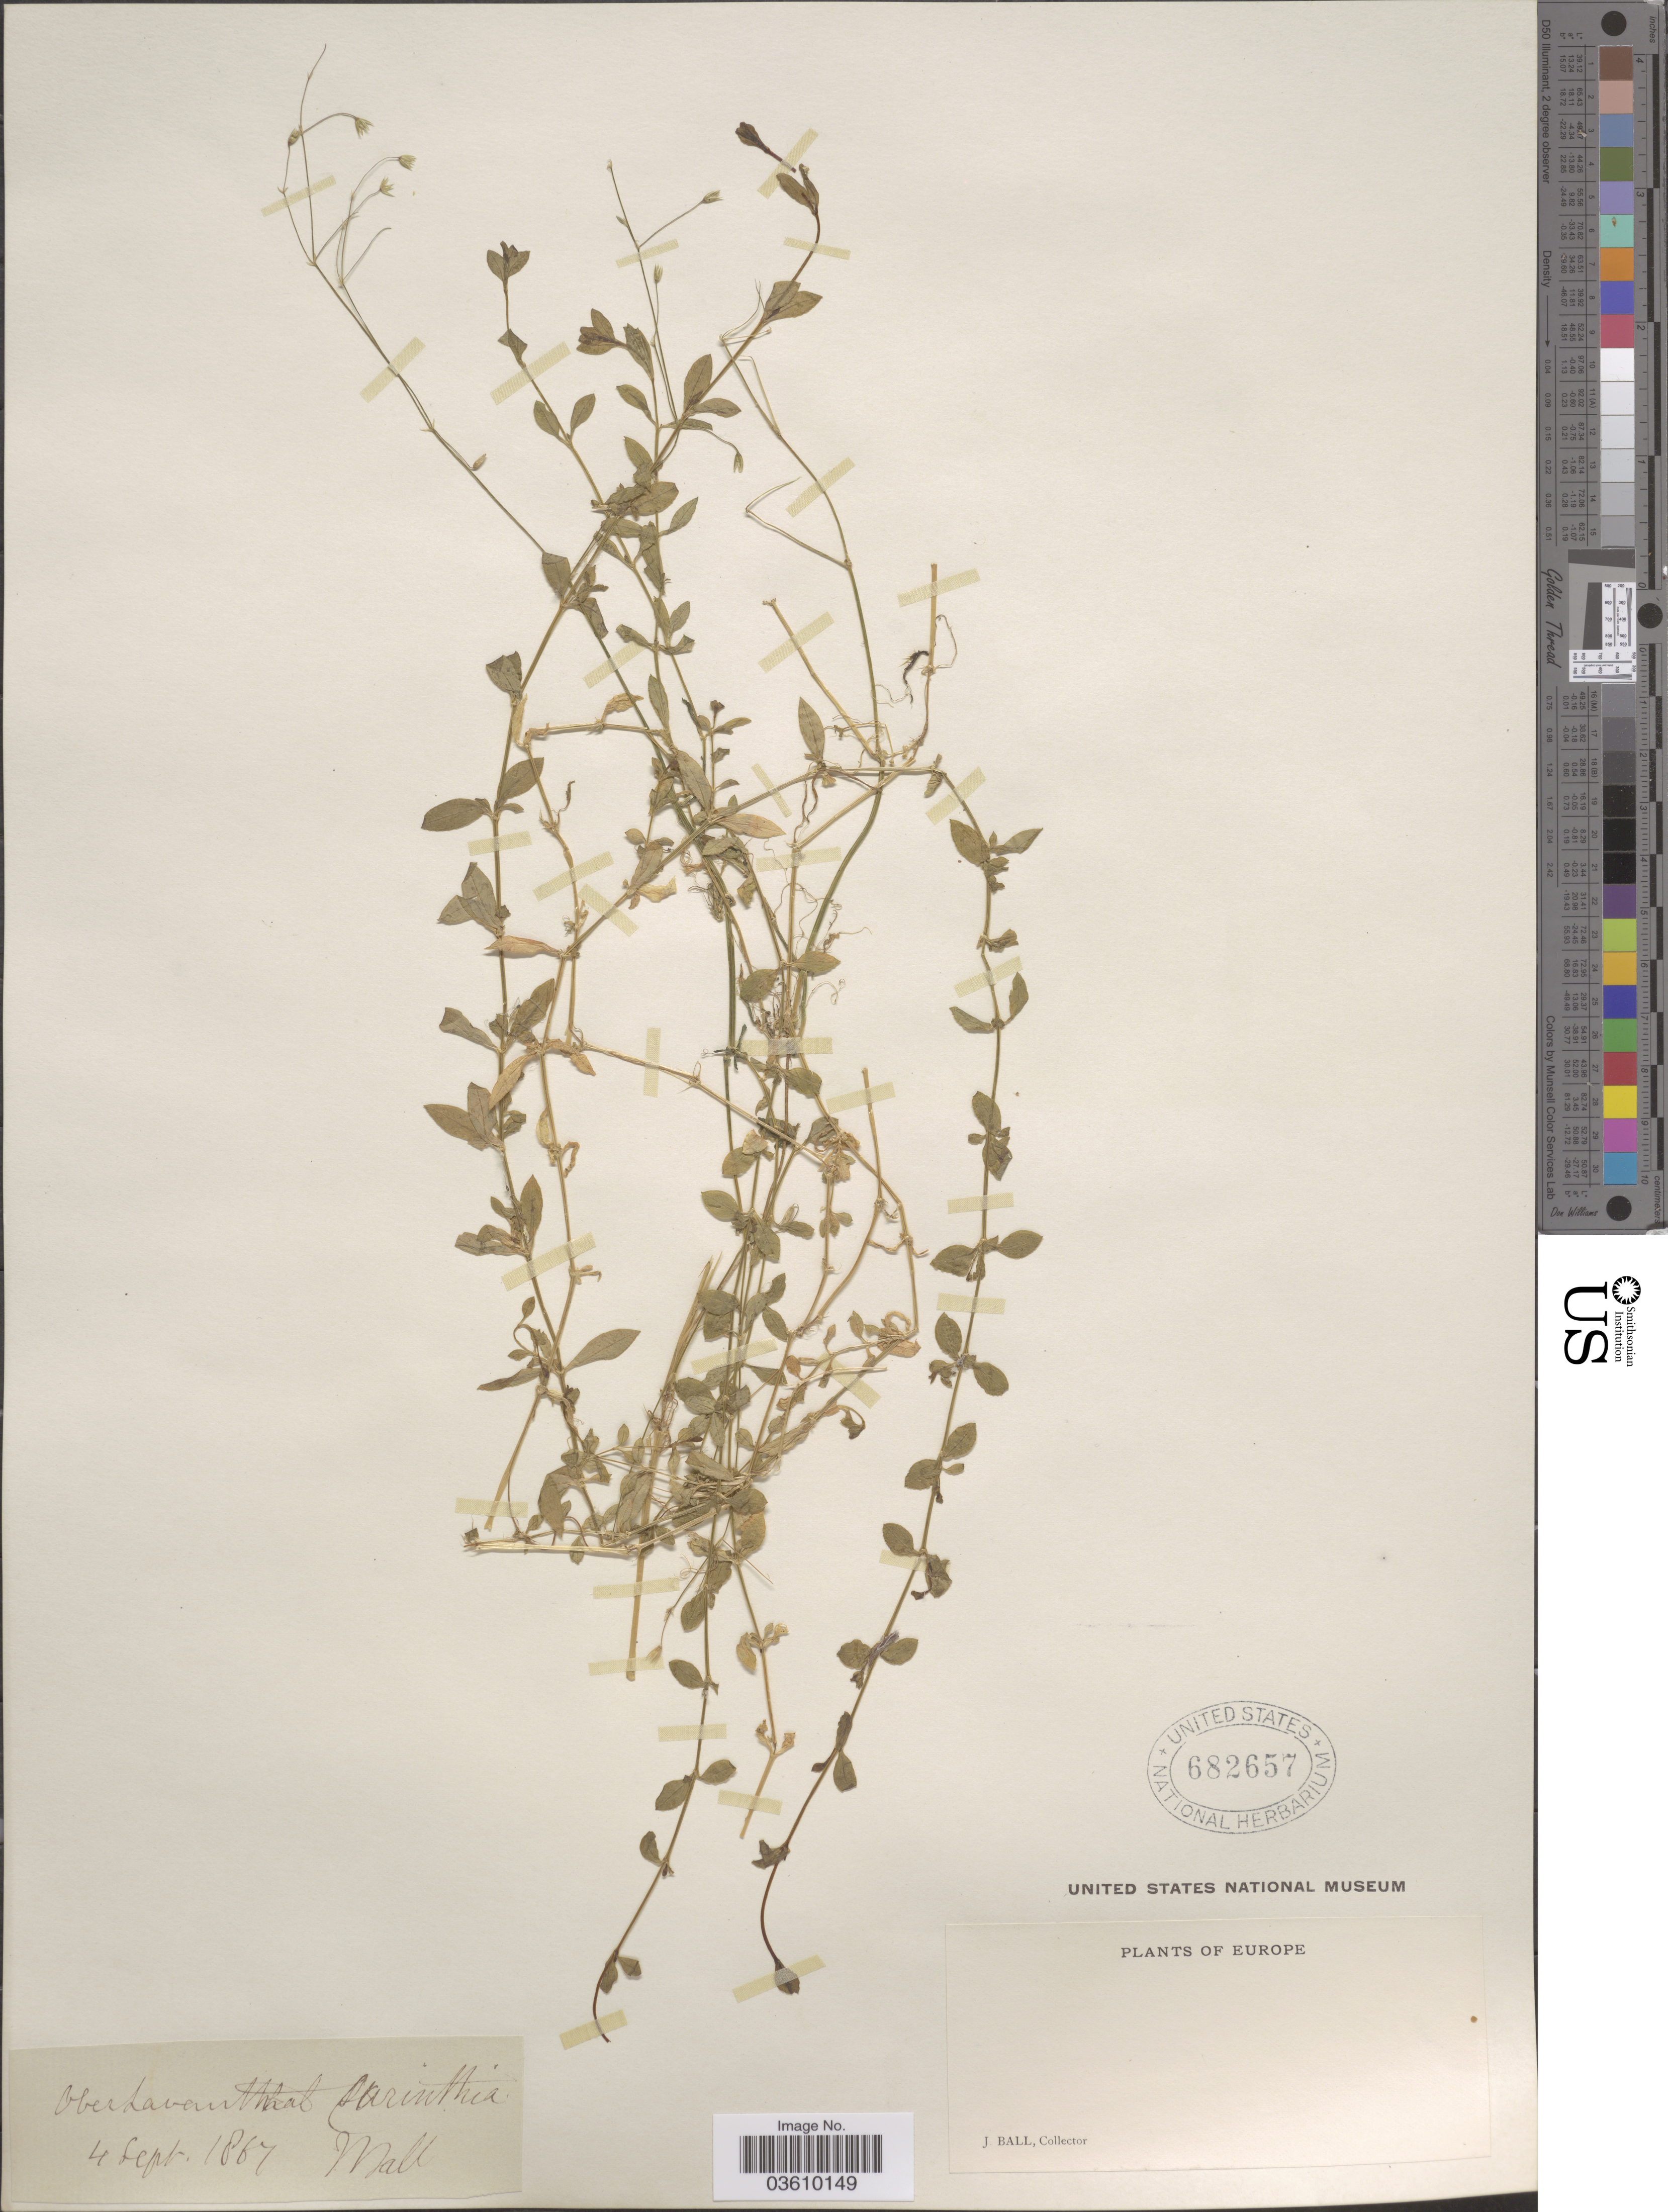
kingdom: Plantae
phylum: Tracheophyta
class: Magnoliopsida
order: Caryophyllales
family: Caryophyllaceae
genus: Stellaria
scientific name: Stellaria sp.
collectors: J. Ball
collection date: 1867-09-04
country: Austria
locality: Ober Laventhal Corinthia. Europe.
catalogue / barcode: US 682657